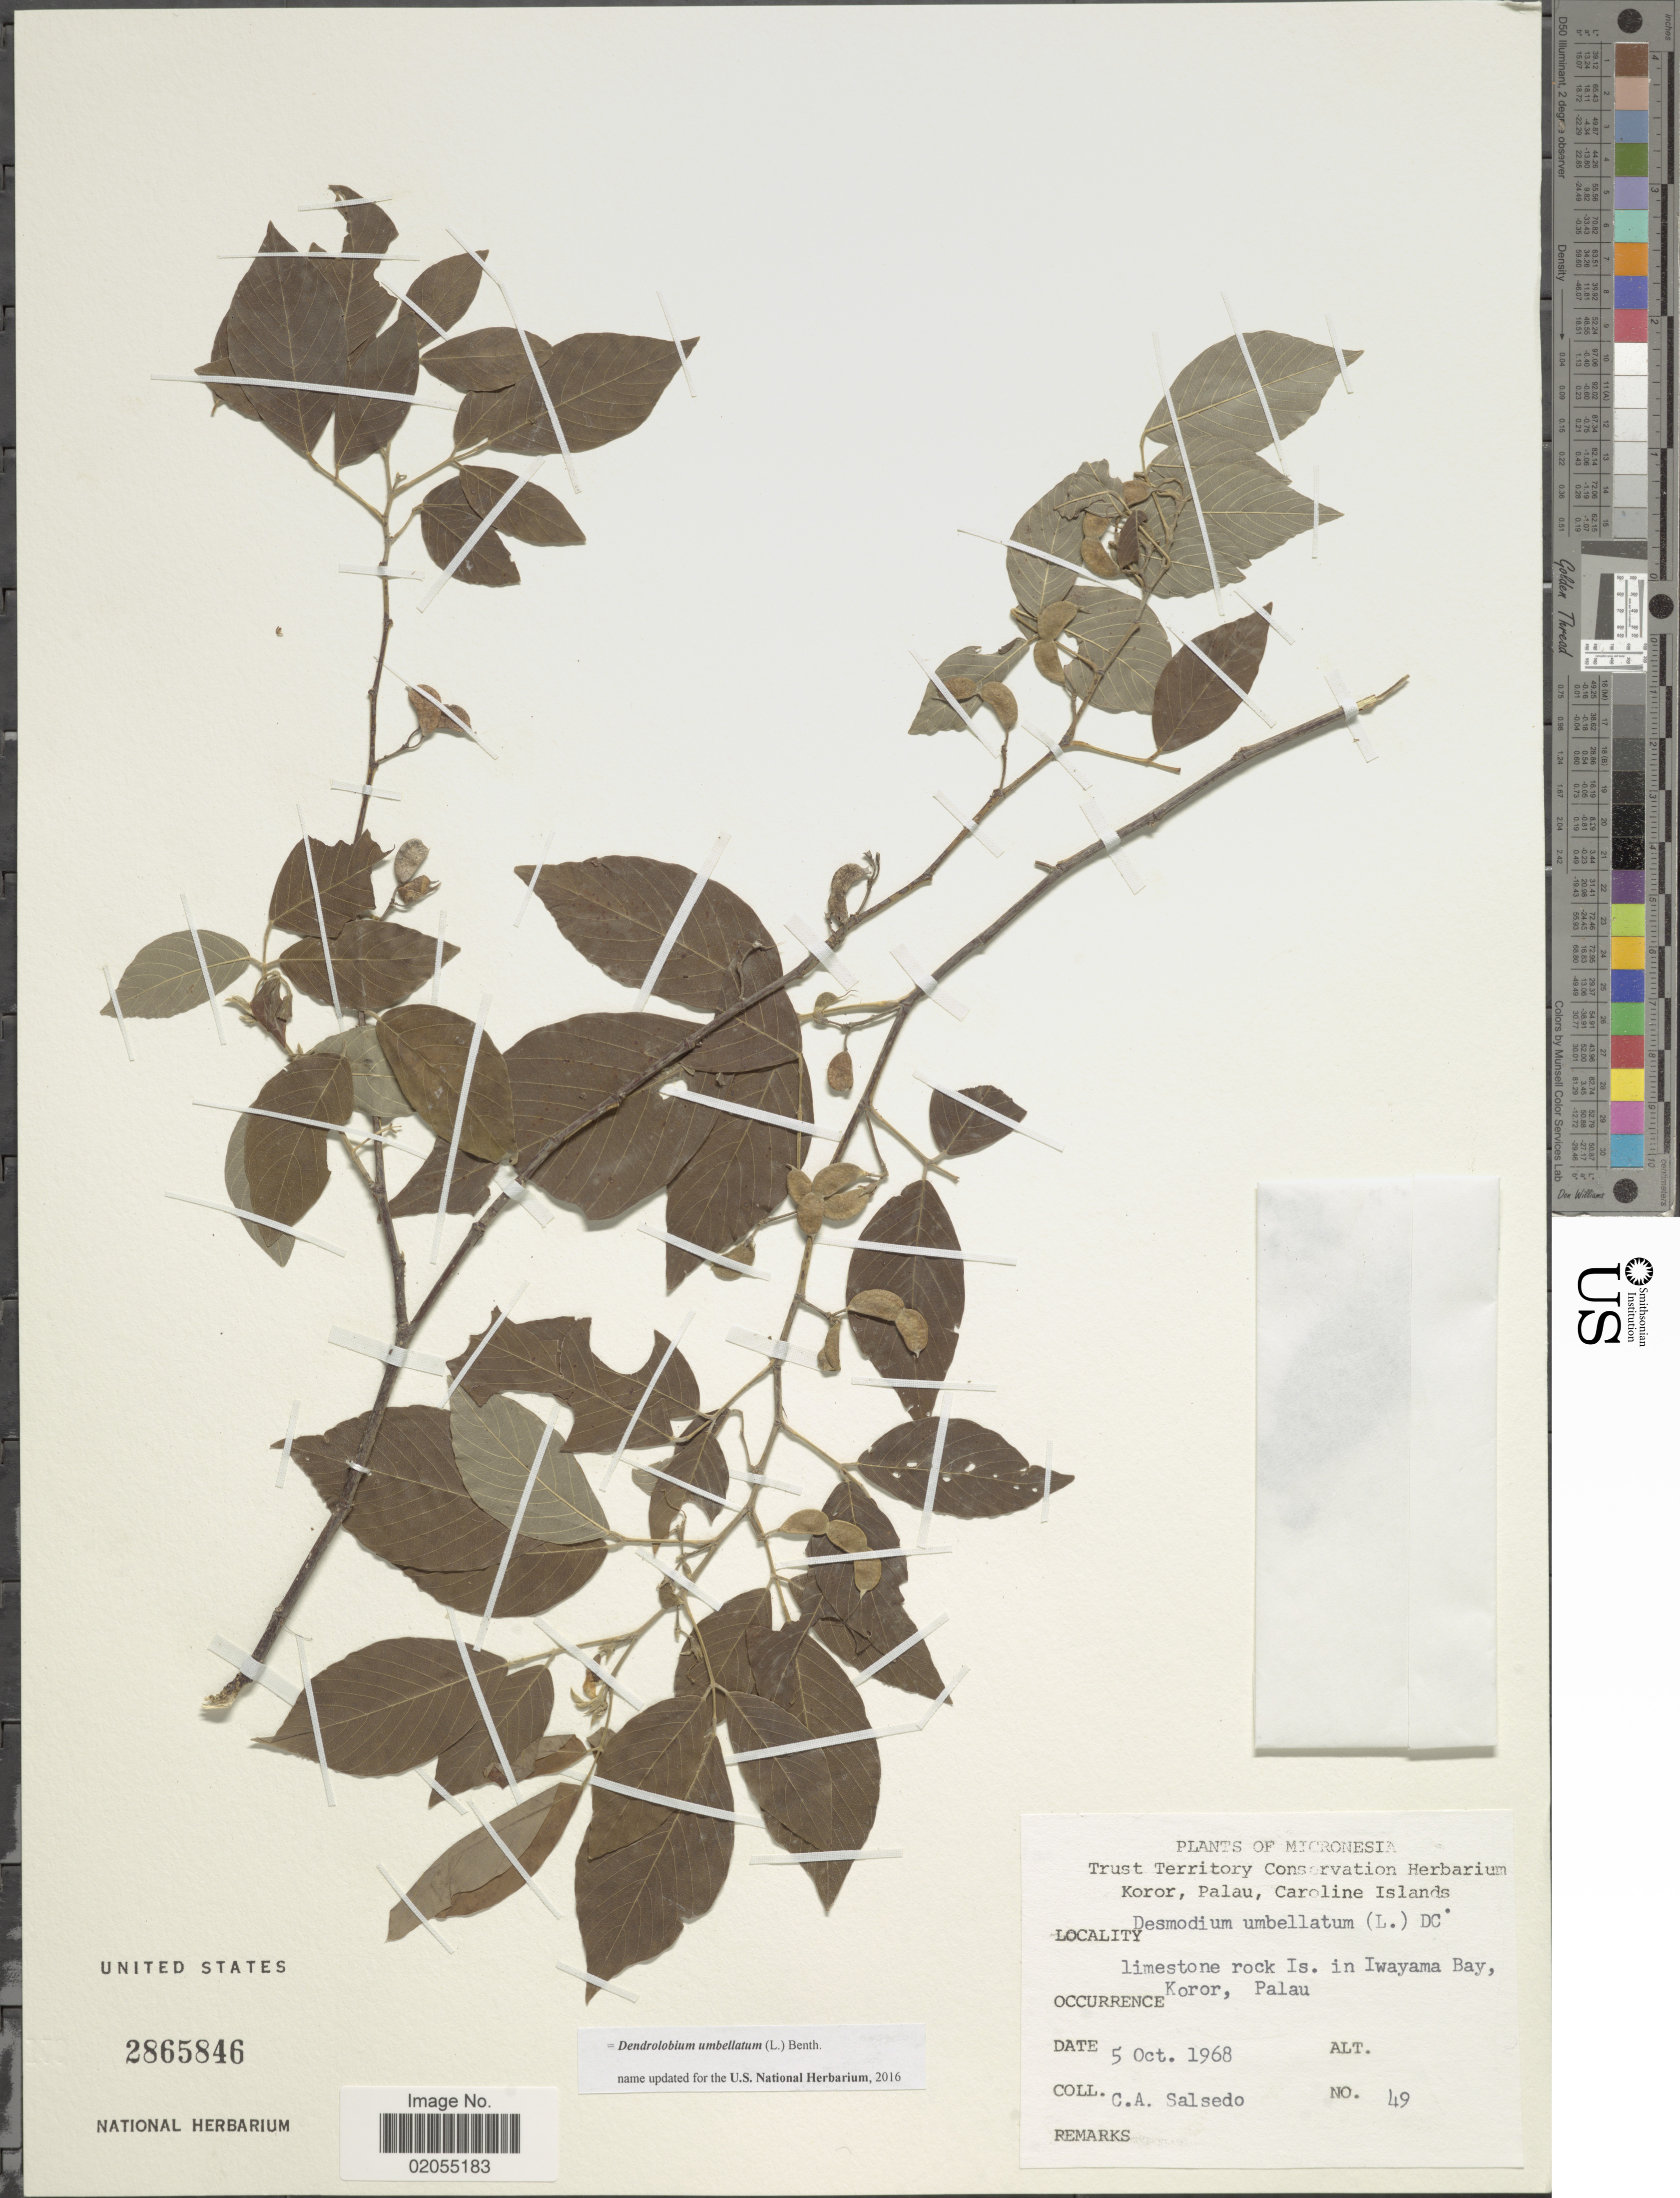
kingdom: Plantae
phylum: Tracheophyta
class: Magnoliopsida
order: Fabales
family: Fabaceae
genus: Dendrolobium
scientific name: Dendrolobium umbellatum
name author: (L.) Benth.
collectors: C.A. Salsedo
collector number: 49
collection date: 1968-10-05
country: Palau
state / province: Koror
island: Oreor [Koror]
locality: Micronesia, Is. in Iwayama Bay, Koror, Palau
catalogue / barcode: US 2865846